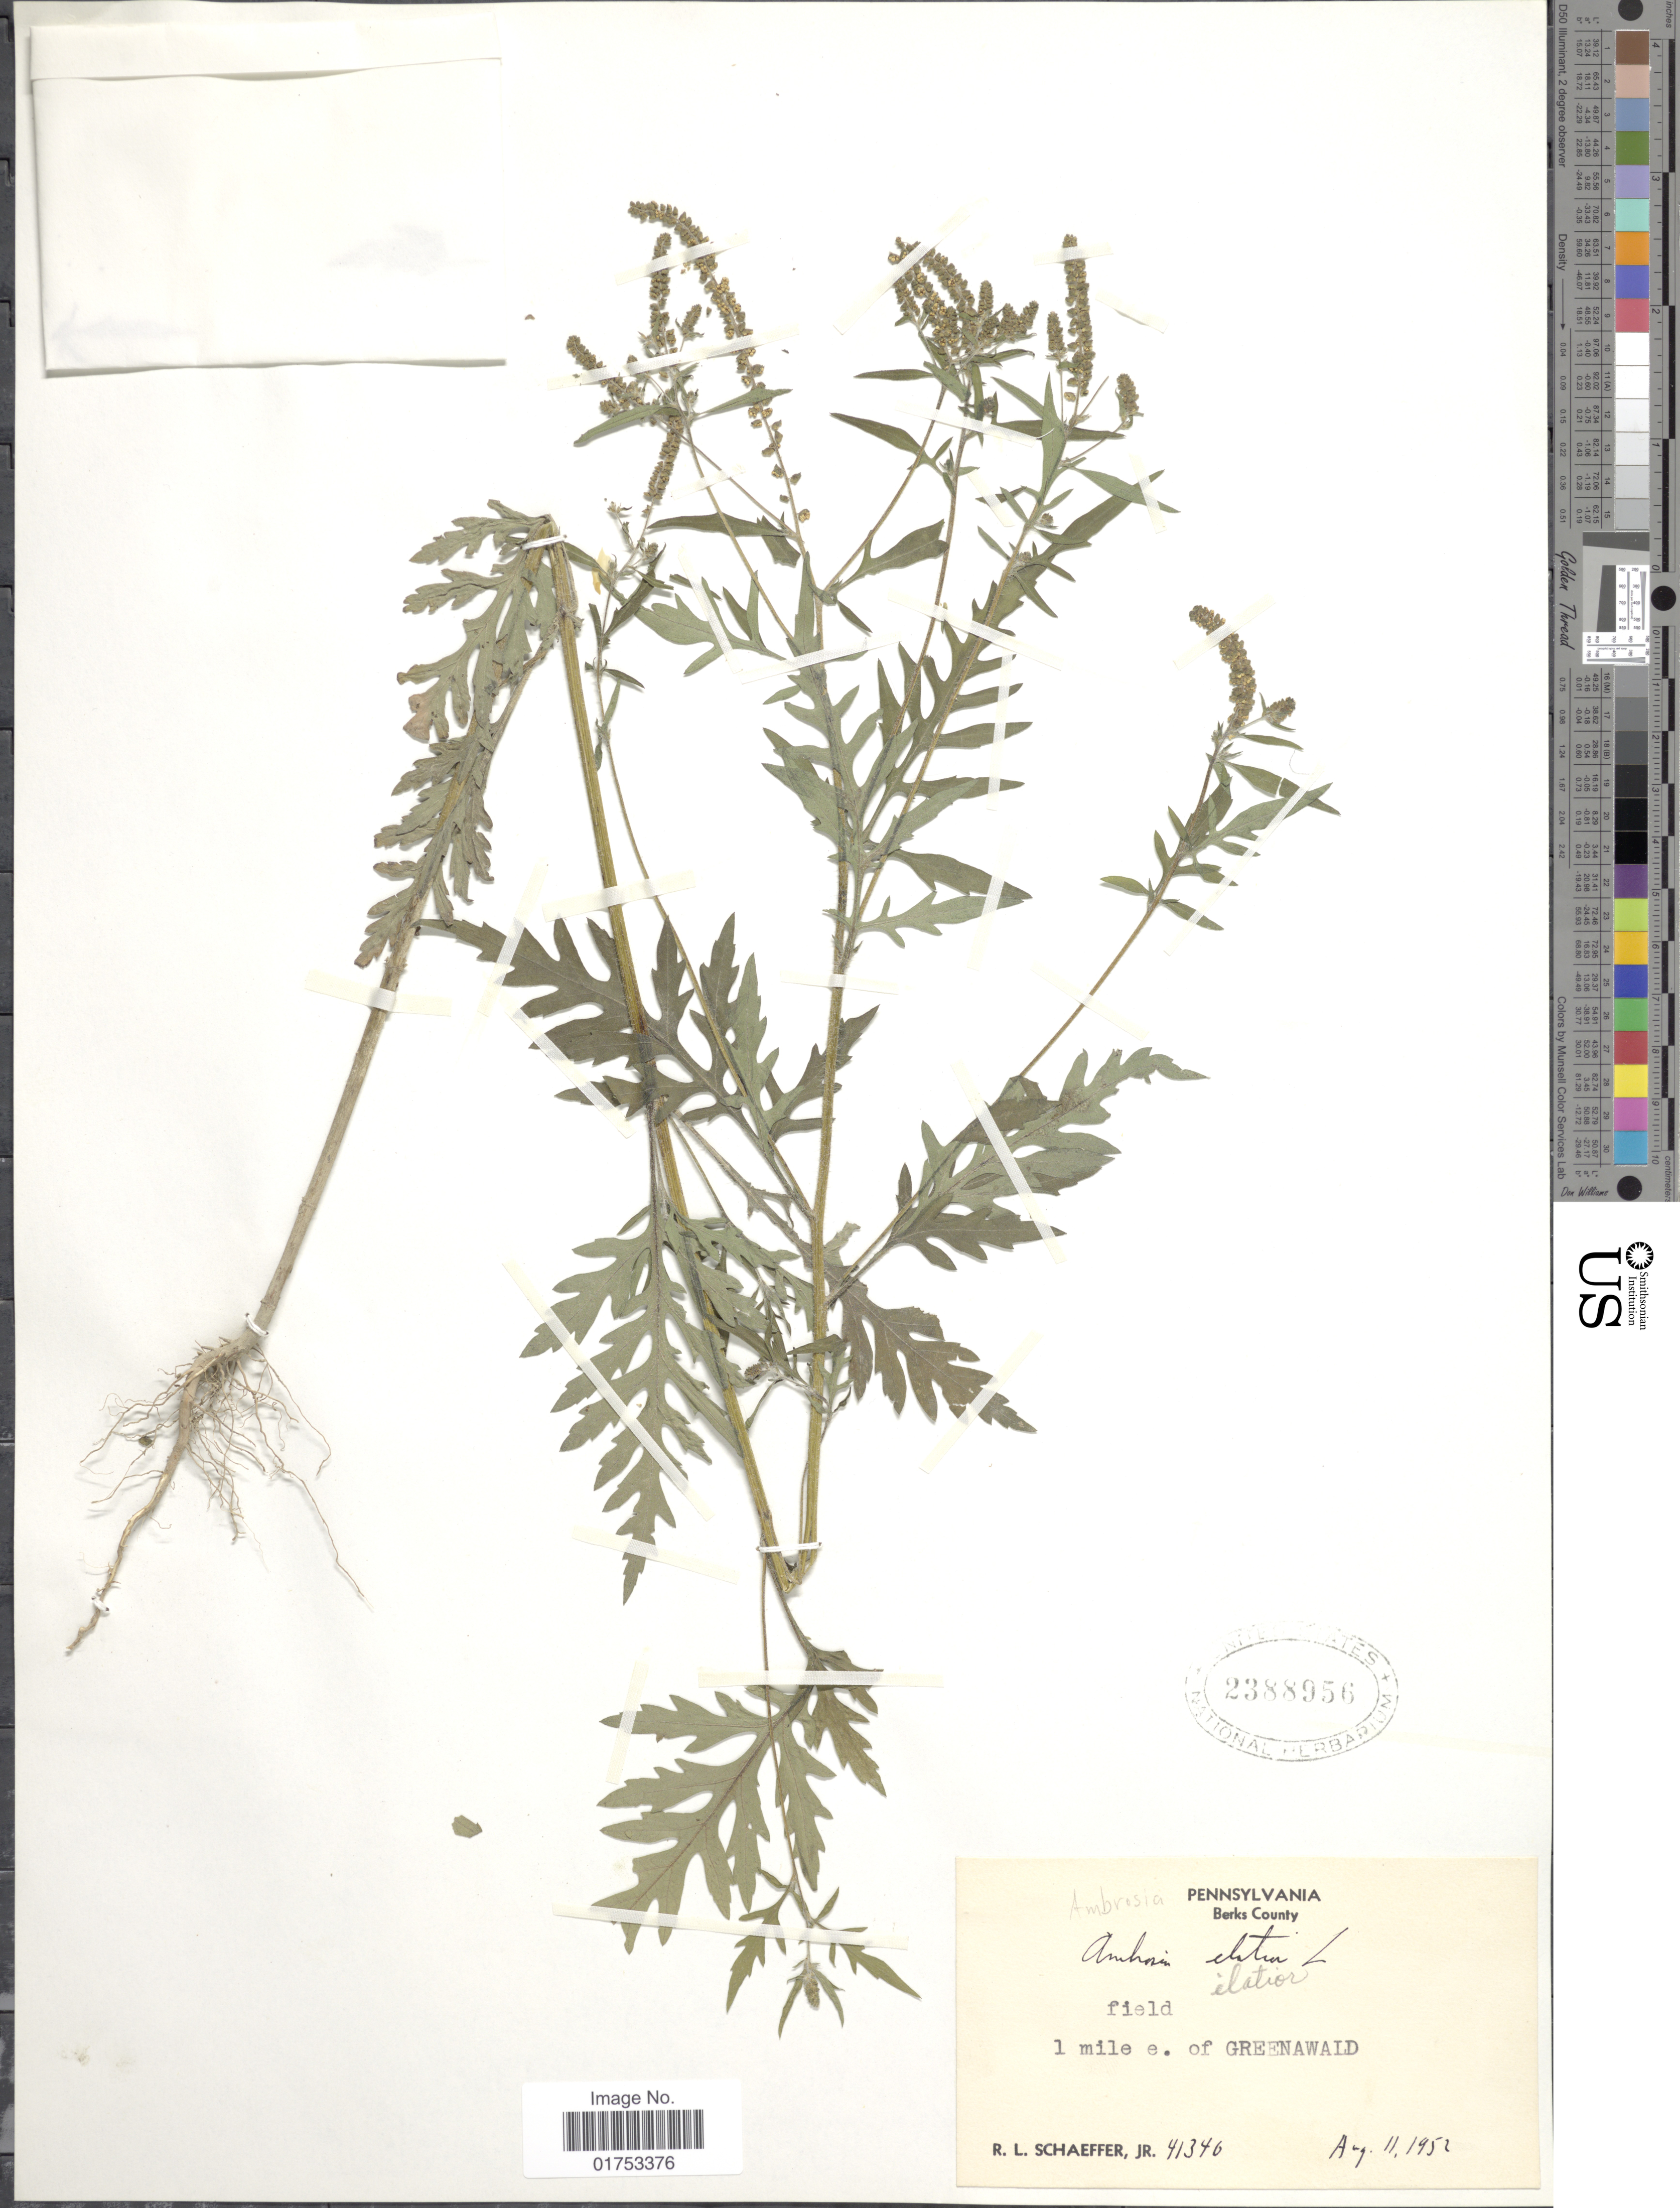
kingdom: Plantae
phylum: Tracheophyta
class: Magnoliopsida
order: Asterales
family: Asteraceae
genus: Ambrosia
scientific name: Ambrosia artemisiifolia var. elatior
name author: (L.) Descourt.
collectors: R. L. Schaeffer Jr.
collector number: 41346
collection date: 1952-08-11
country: United States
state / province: Pennsylvania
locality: Berks County, 1 mile e. of Greenawald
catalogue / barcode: US 2388956